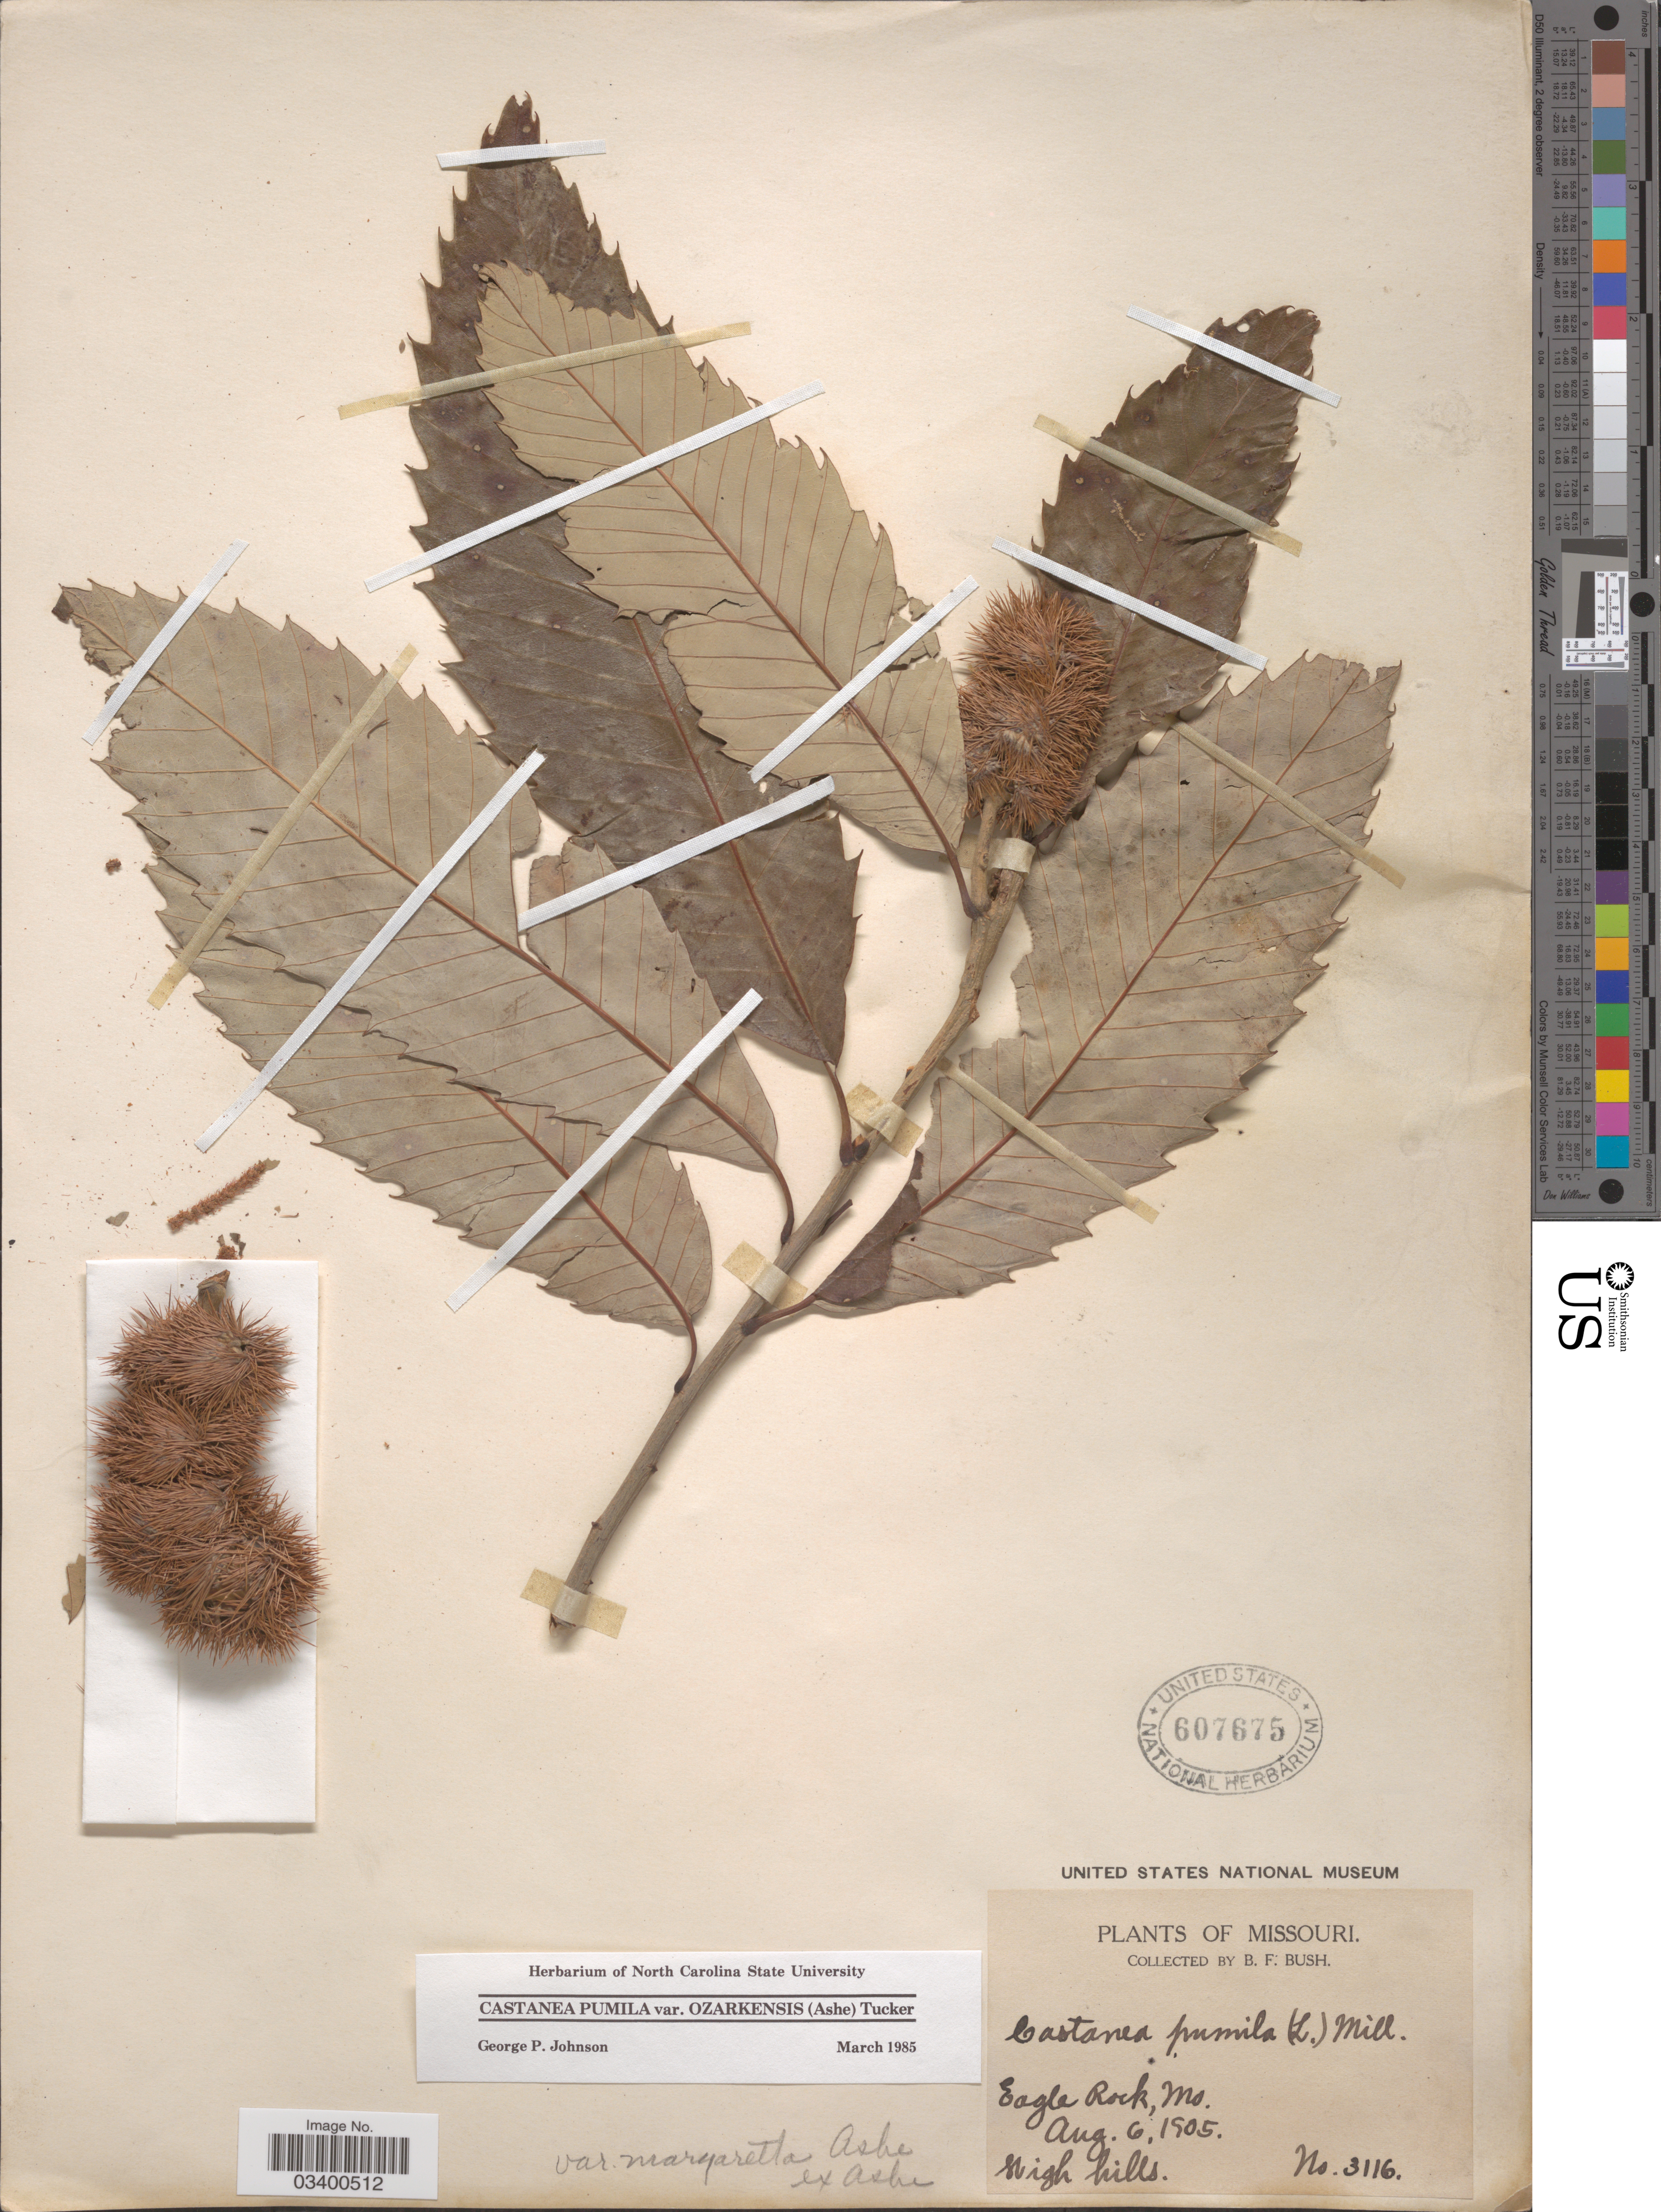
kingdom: Plantae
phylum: Tracheophyta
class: Magnoliopsida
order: Fagales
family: Fagaceae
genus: Castanea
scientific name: Castanea pumila var. ozarkensis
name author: (Ashe) Tucker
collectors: B. F. Bush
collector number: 3116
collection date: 1905-08-06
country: United States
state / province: Missouri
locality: Eagle Rock.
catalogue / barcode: US 607675